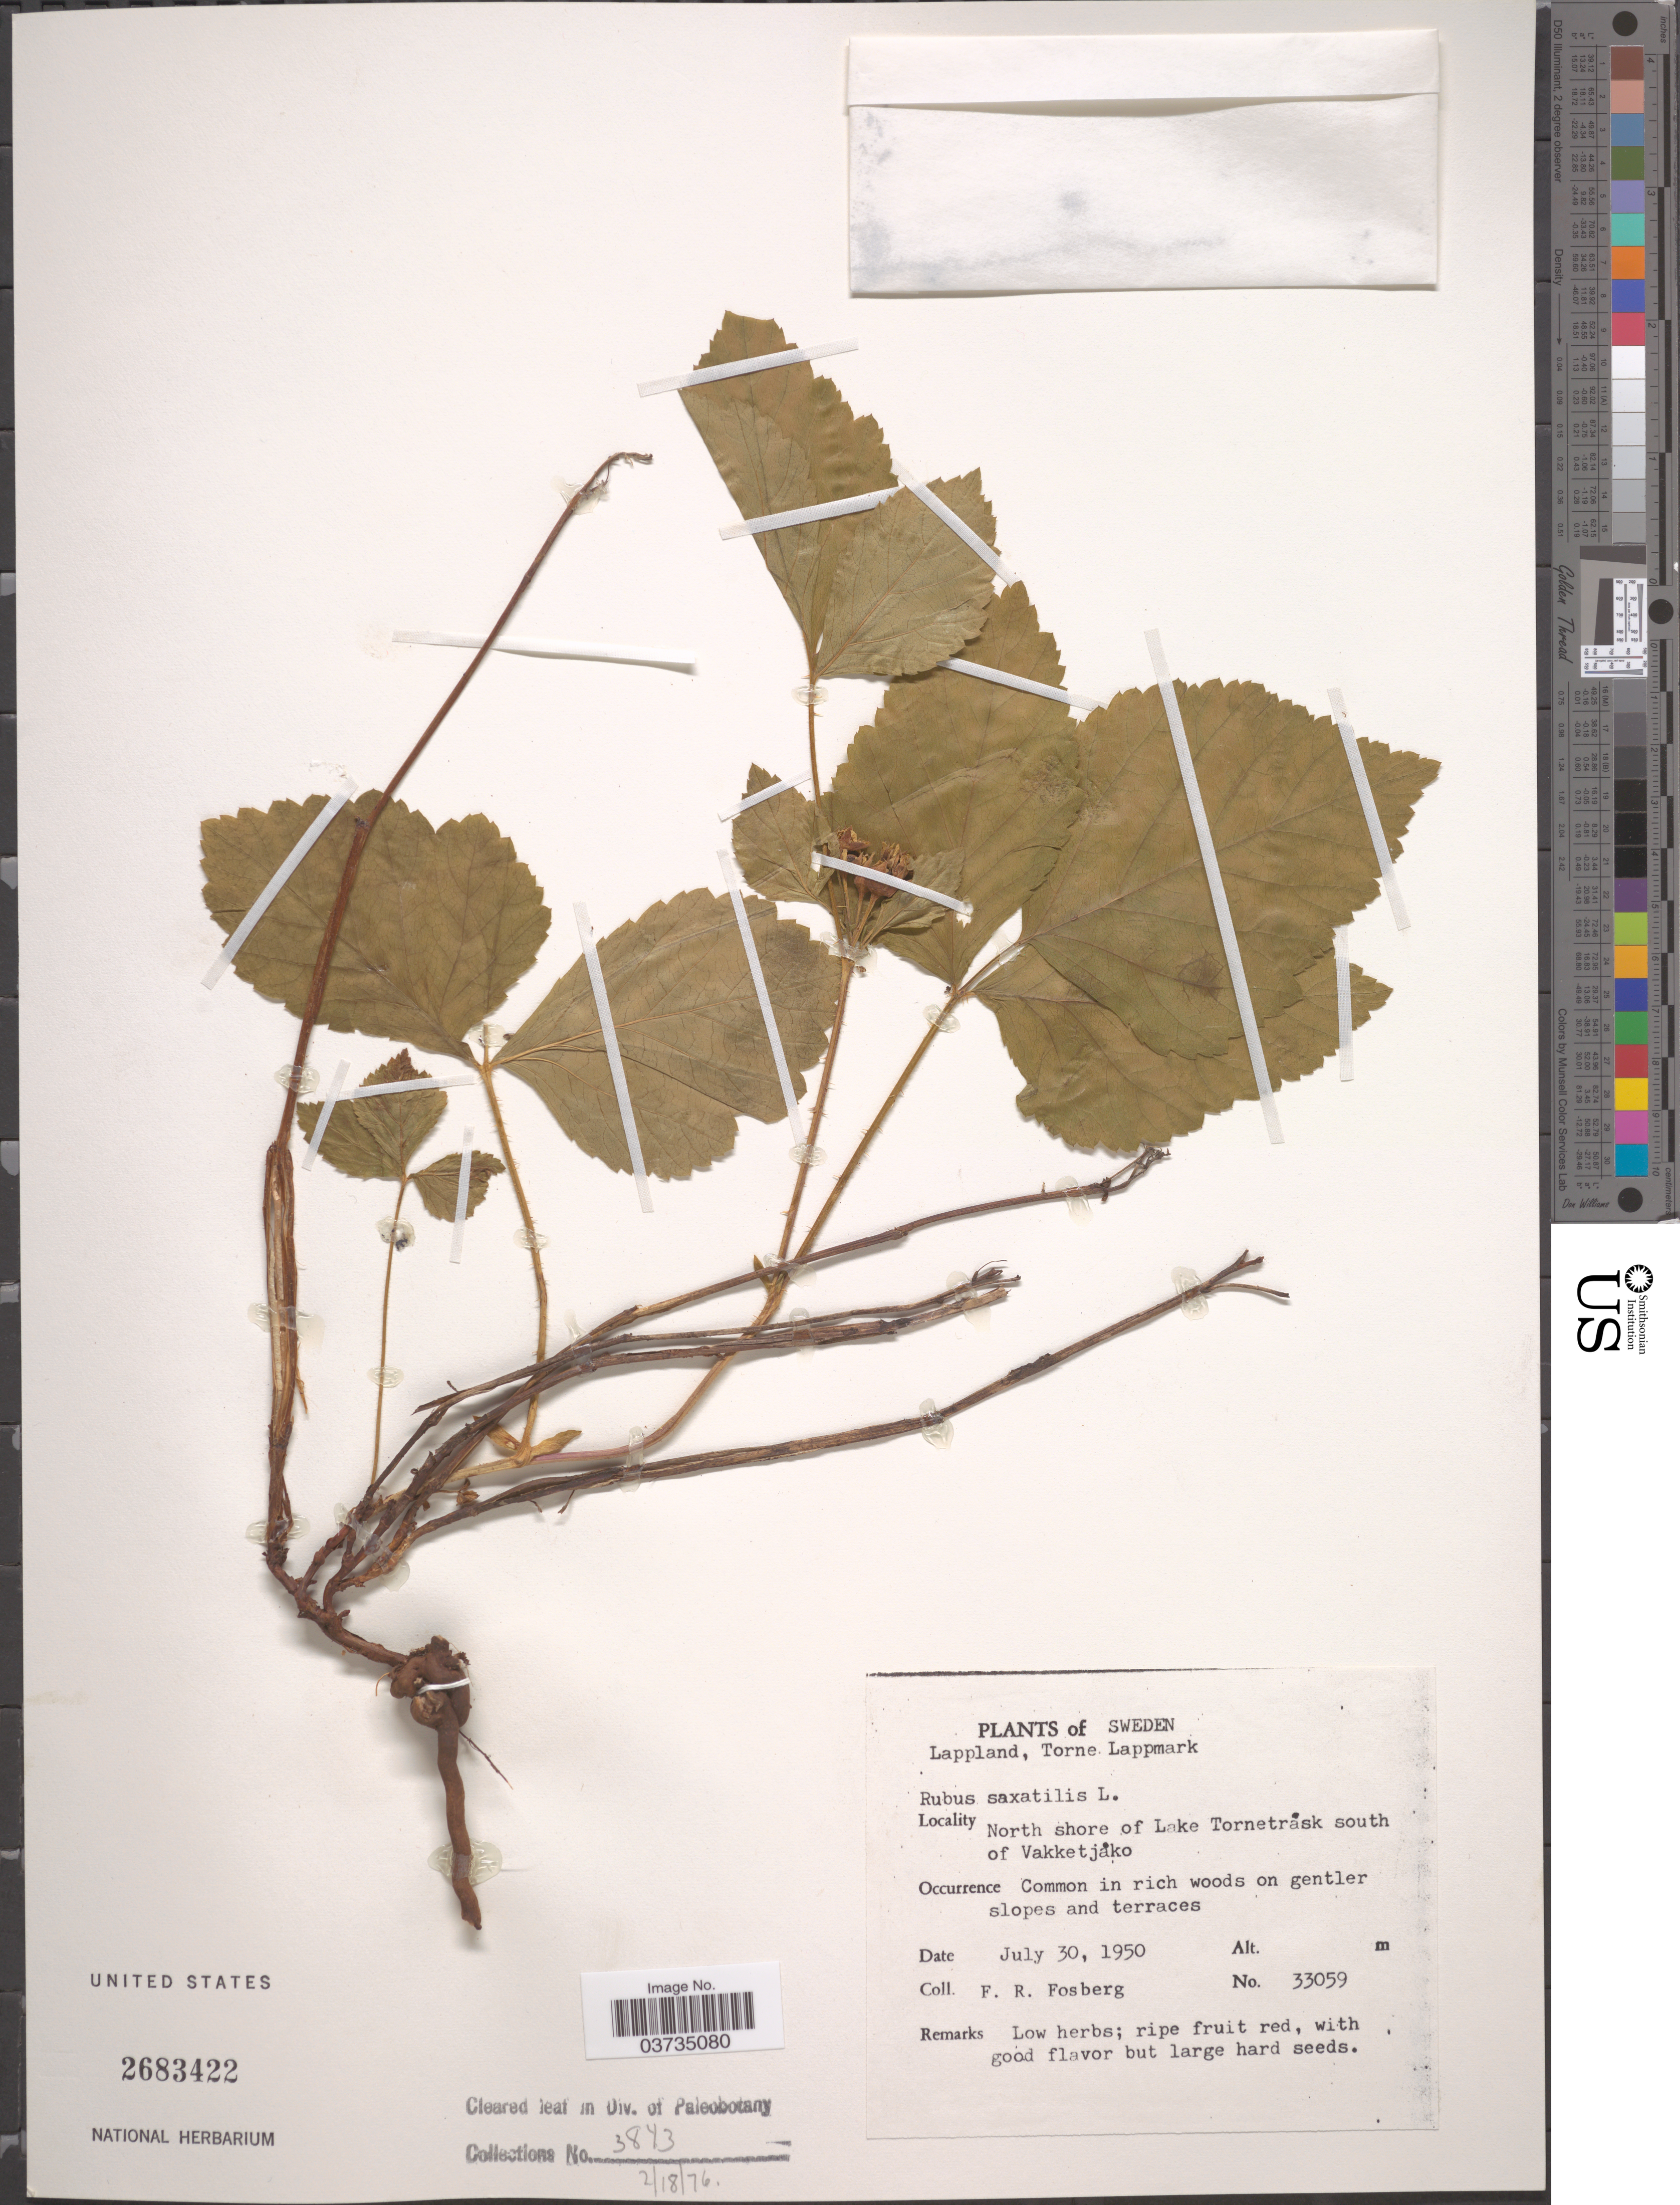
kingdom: Plantae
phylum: Tracheophyta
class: Magnoliopsida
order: Rosales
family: Rosaceae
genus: Rubus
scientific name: Rubus saxatilis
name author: L.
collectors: F. R. Fosberg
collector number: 33059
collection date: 1950-07-30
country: Sweden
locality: Lappland, Torne Lappmark. North shore of Lake Tornetråsk south of Vakketjåko.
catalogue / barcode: US 2683422